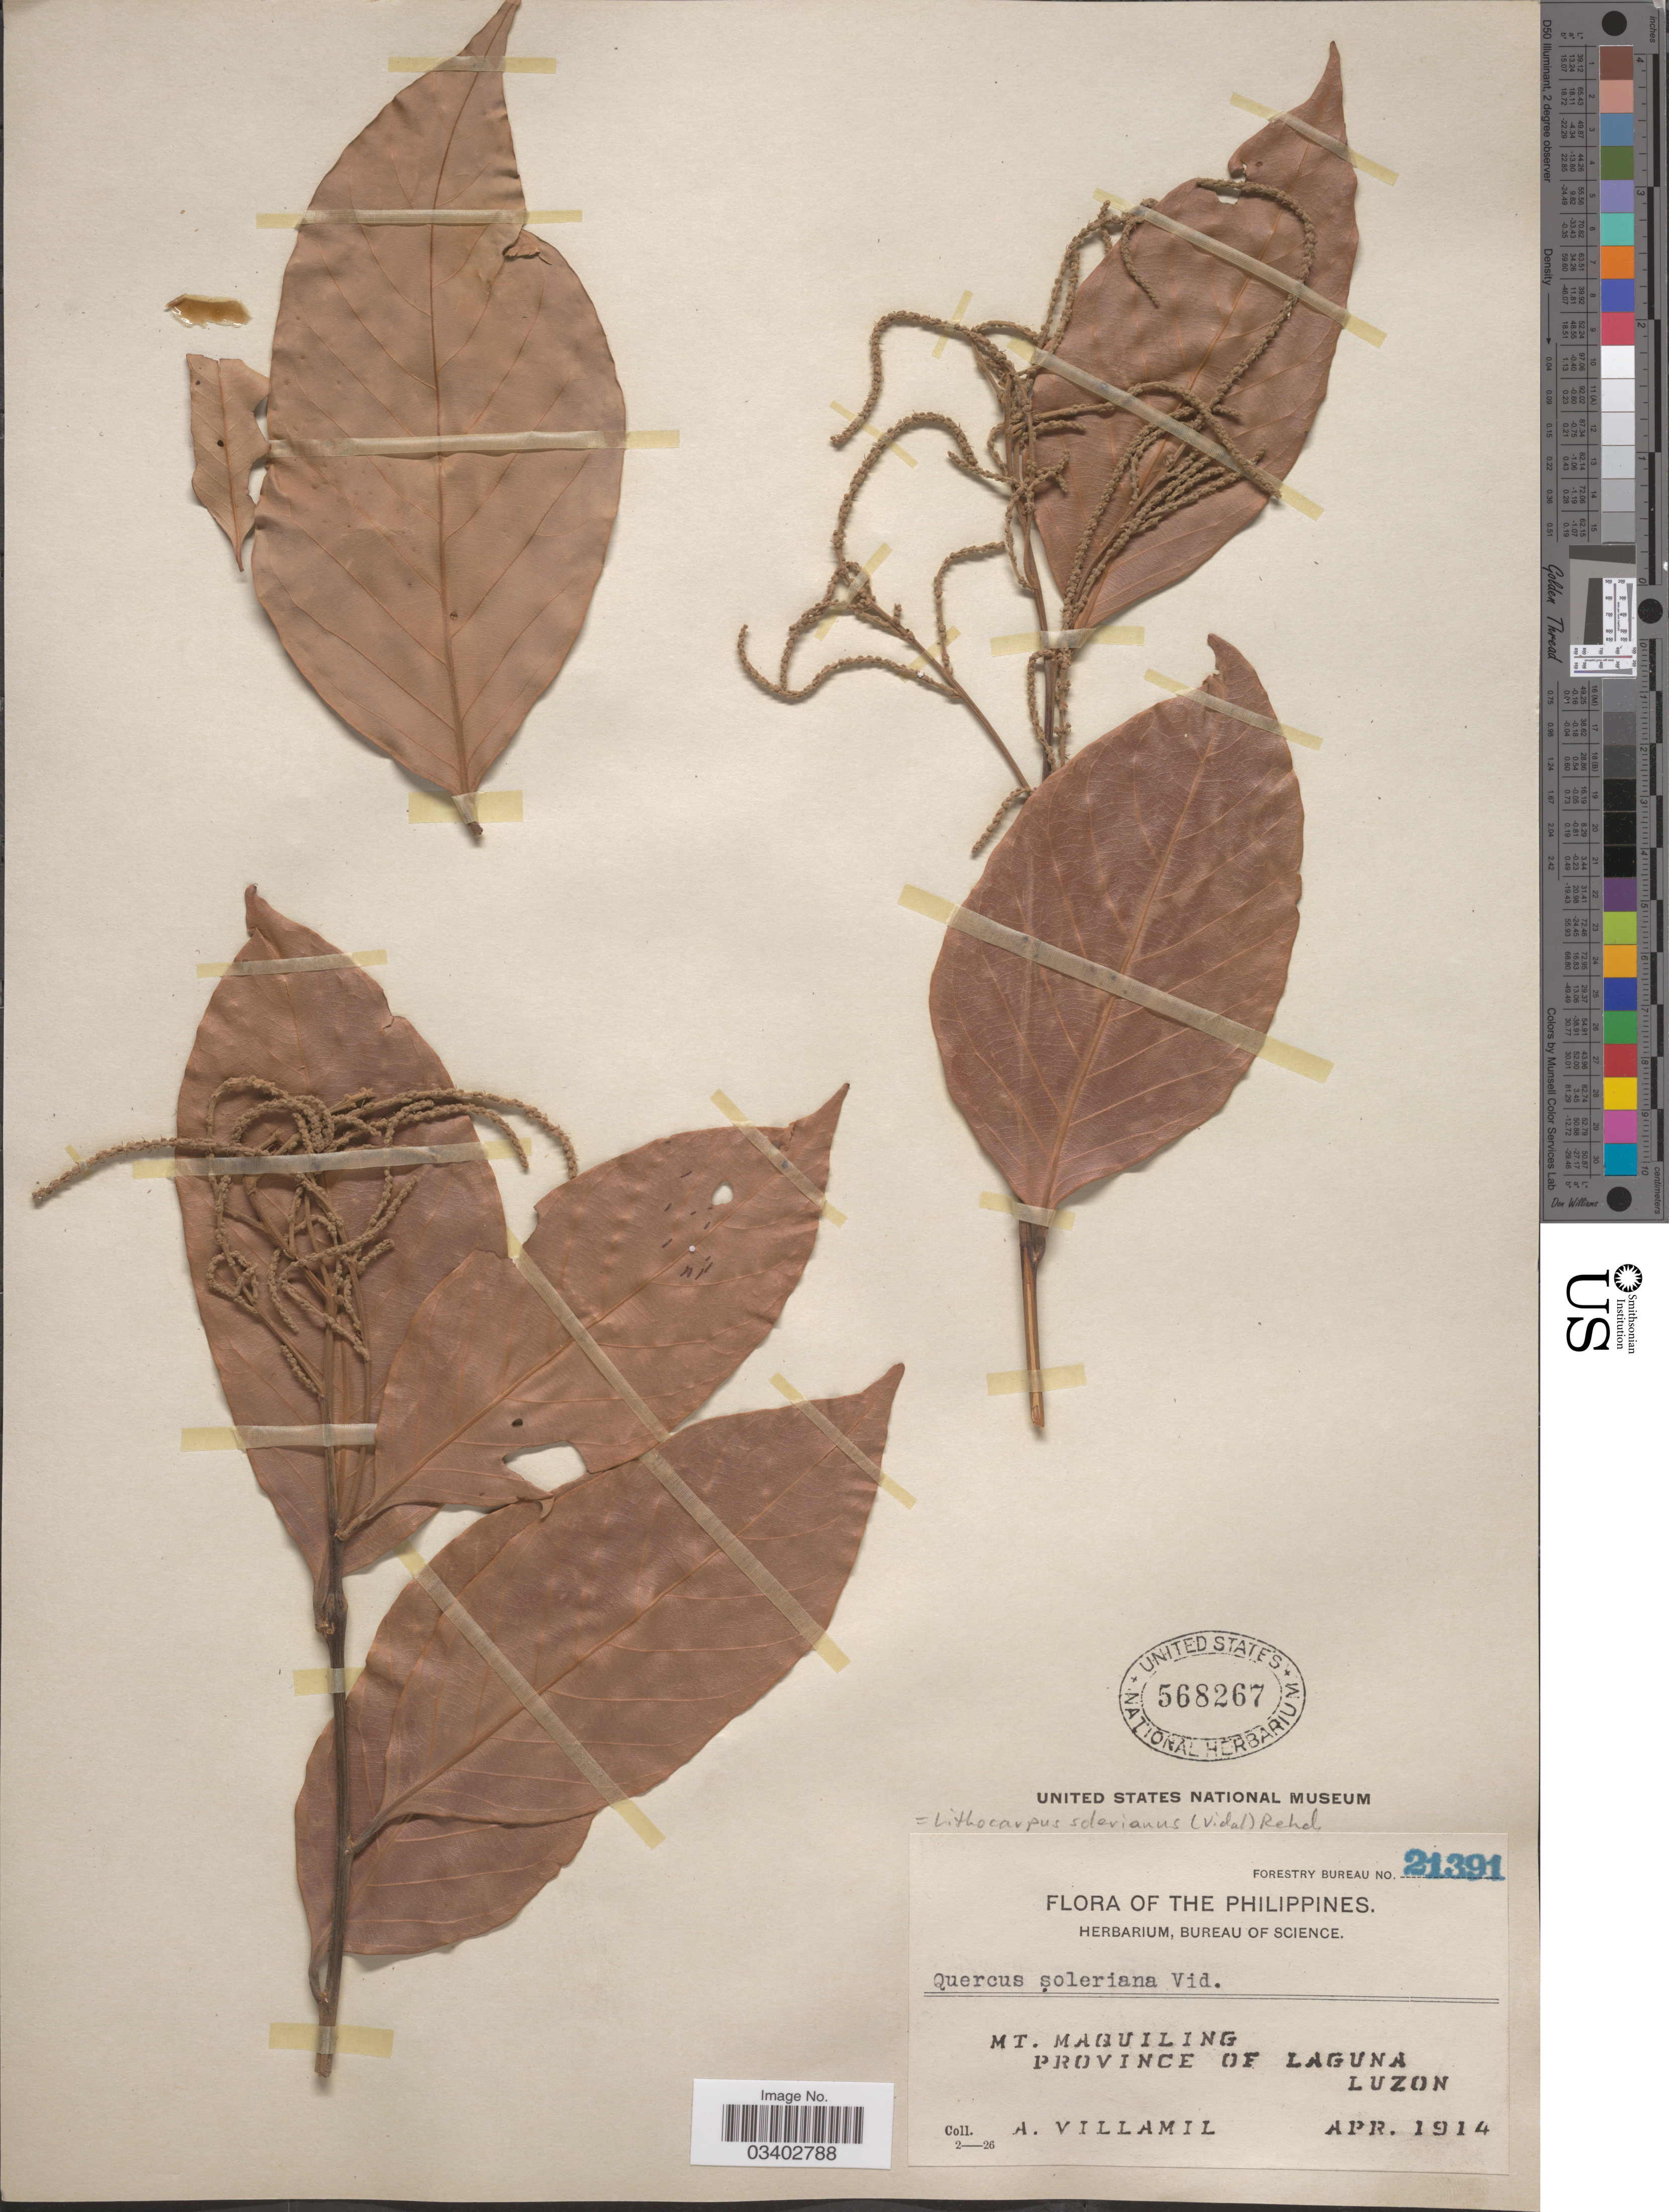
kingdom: Plantae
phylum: Tracheophyta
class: Magnoliopsida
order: Fagales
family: Fagaceae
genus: Lithocarpus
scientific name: Lithocarpus solerianus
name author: (Vidal) Rehder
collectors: A. Villamil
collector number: Forestry Bureau 21391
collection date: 1914-04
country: Philippines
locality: Mt. Maquiling. Province of Laguna. Luzon.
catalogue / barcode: US 568267